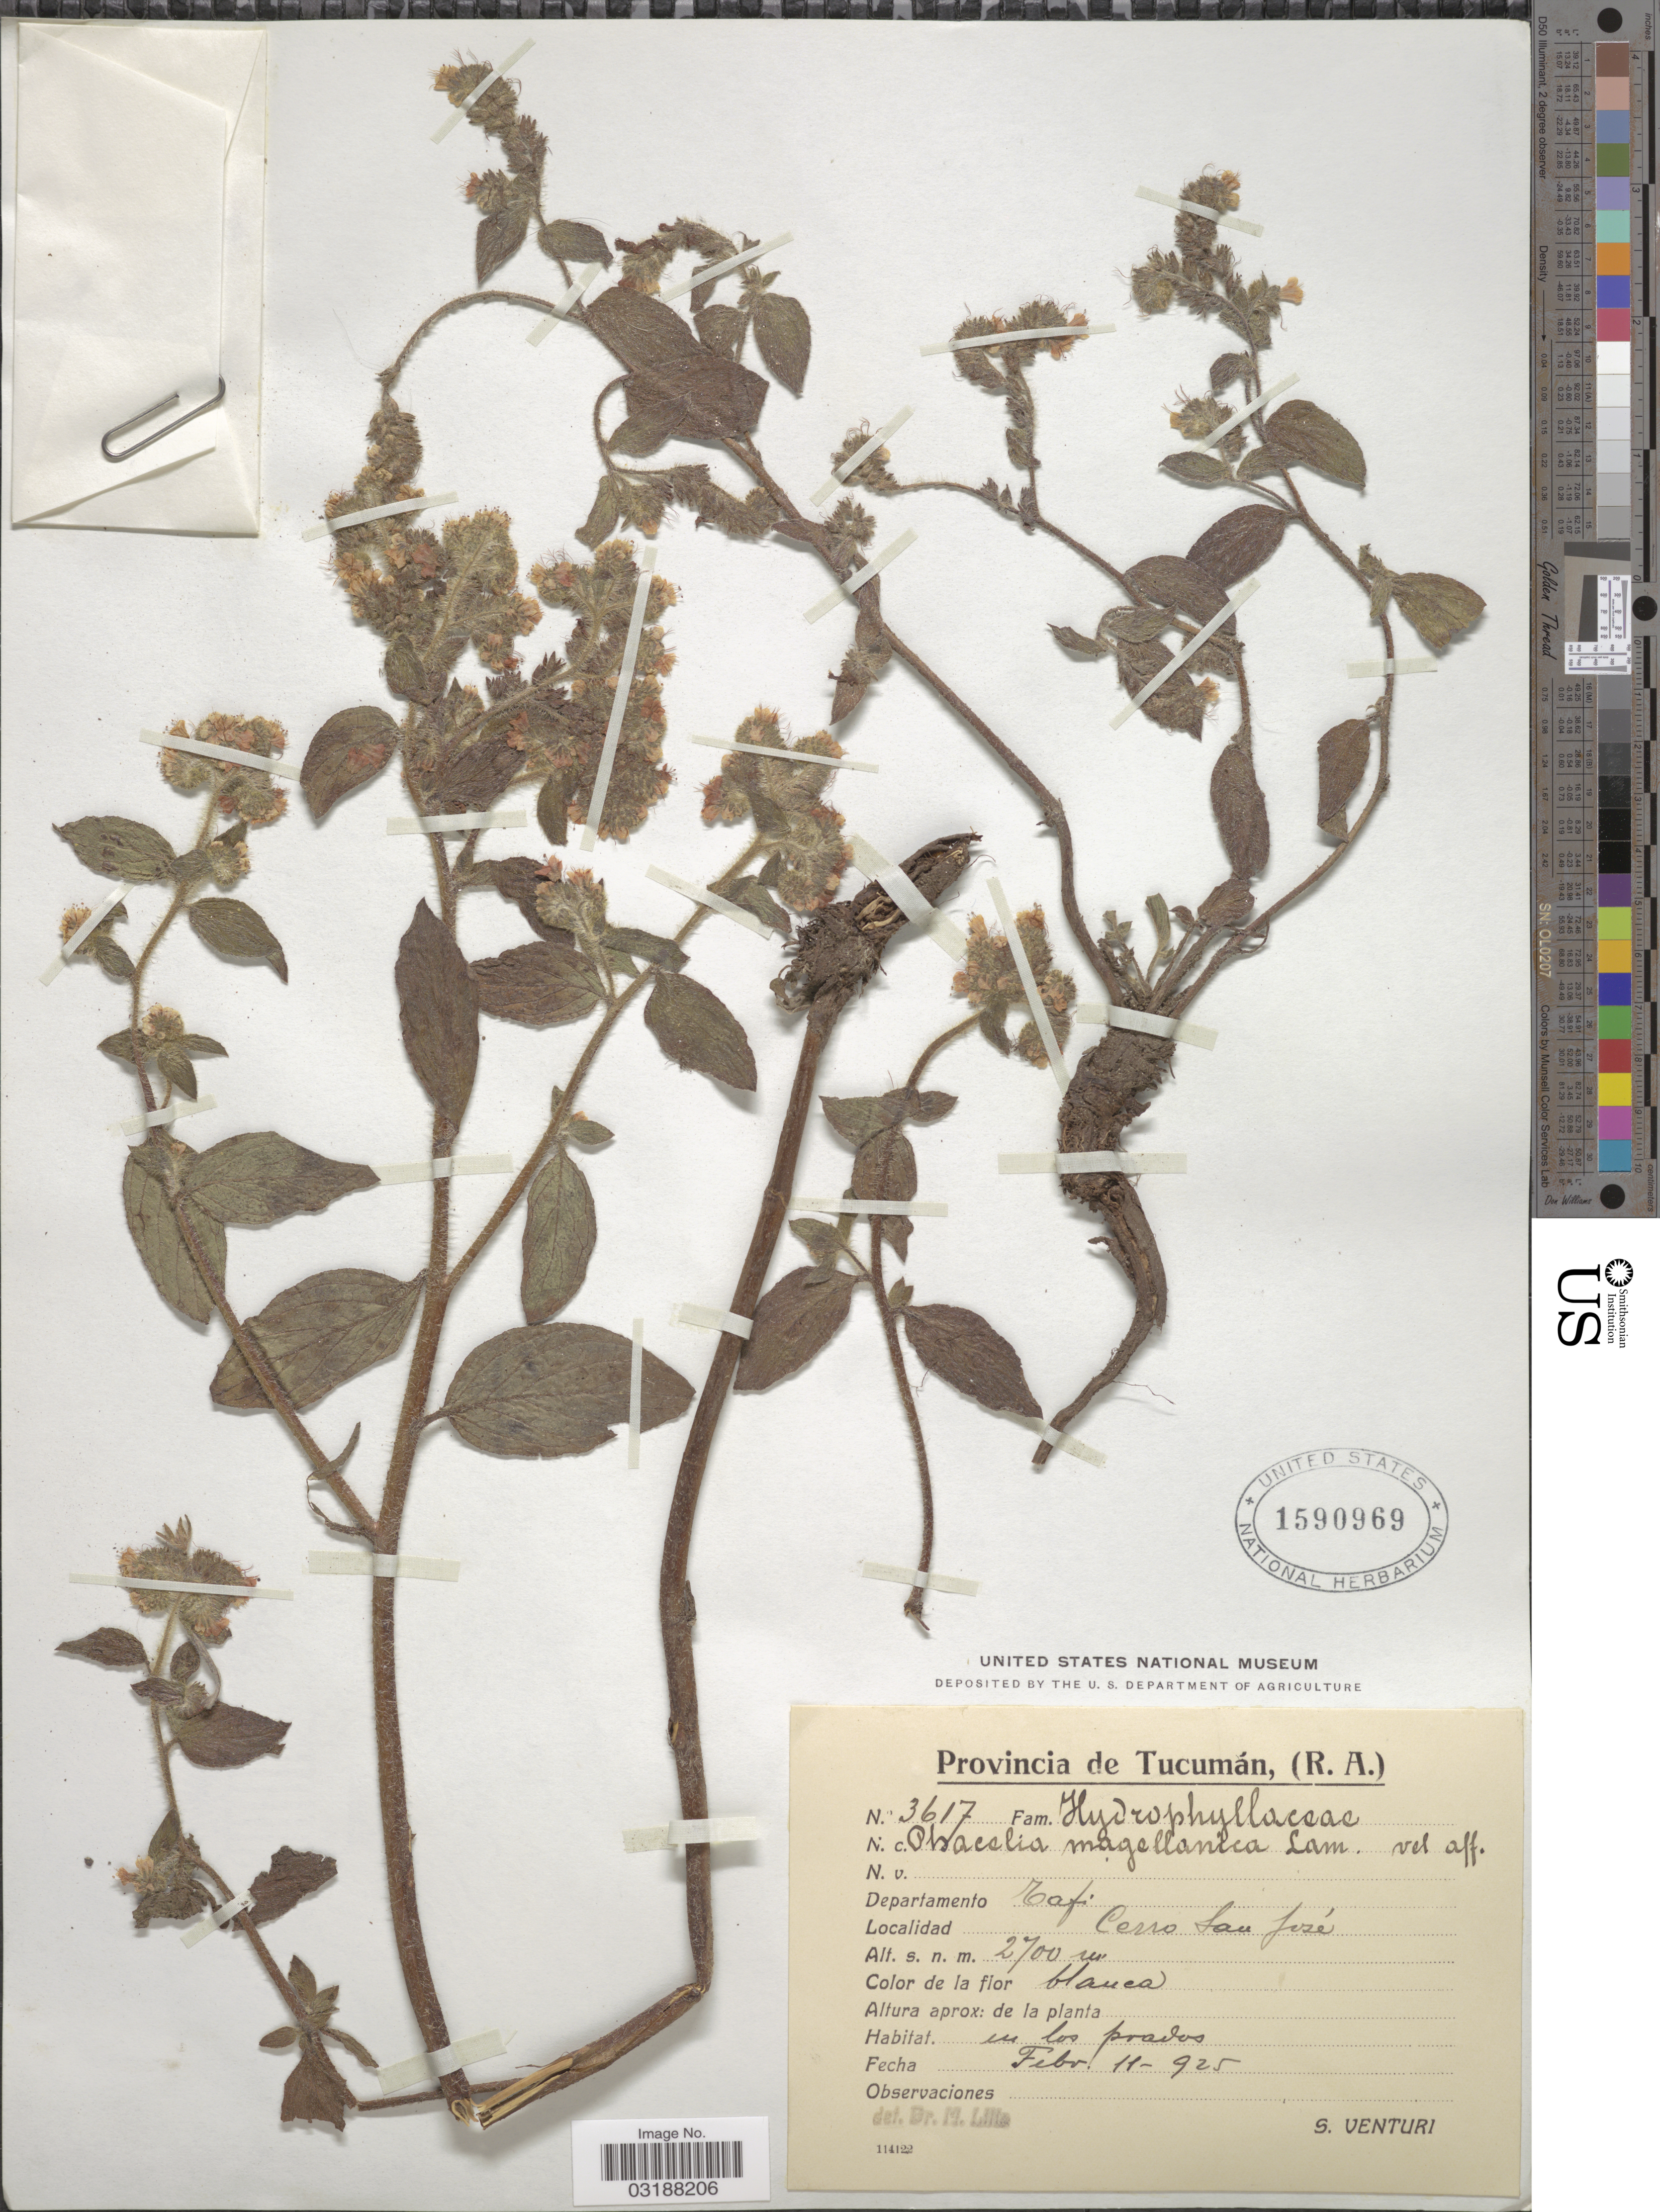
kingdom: Plantae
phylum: Tracheophyta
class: Magnoliopsida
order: Boraginales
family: Hydrophyllaceae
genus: Phacelia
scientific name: Phacelia magellanica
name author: (Lam.) Coville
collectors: S. Venturi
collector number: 3617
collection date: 1925-02-11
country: Argentina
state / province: Tucuman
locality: Provincia de Tucumán, (R.A.) Departamento Tafí, Cerro San José.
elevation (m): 2700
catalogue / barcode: US 1590969